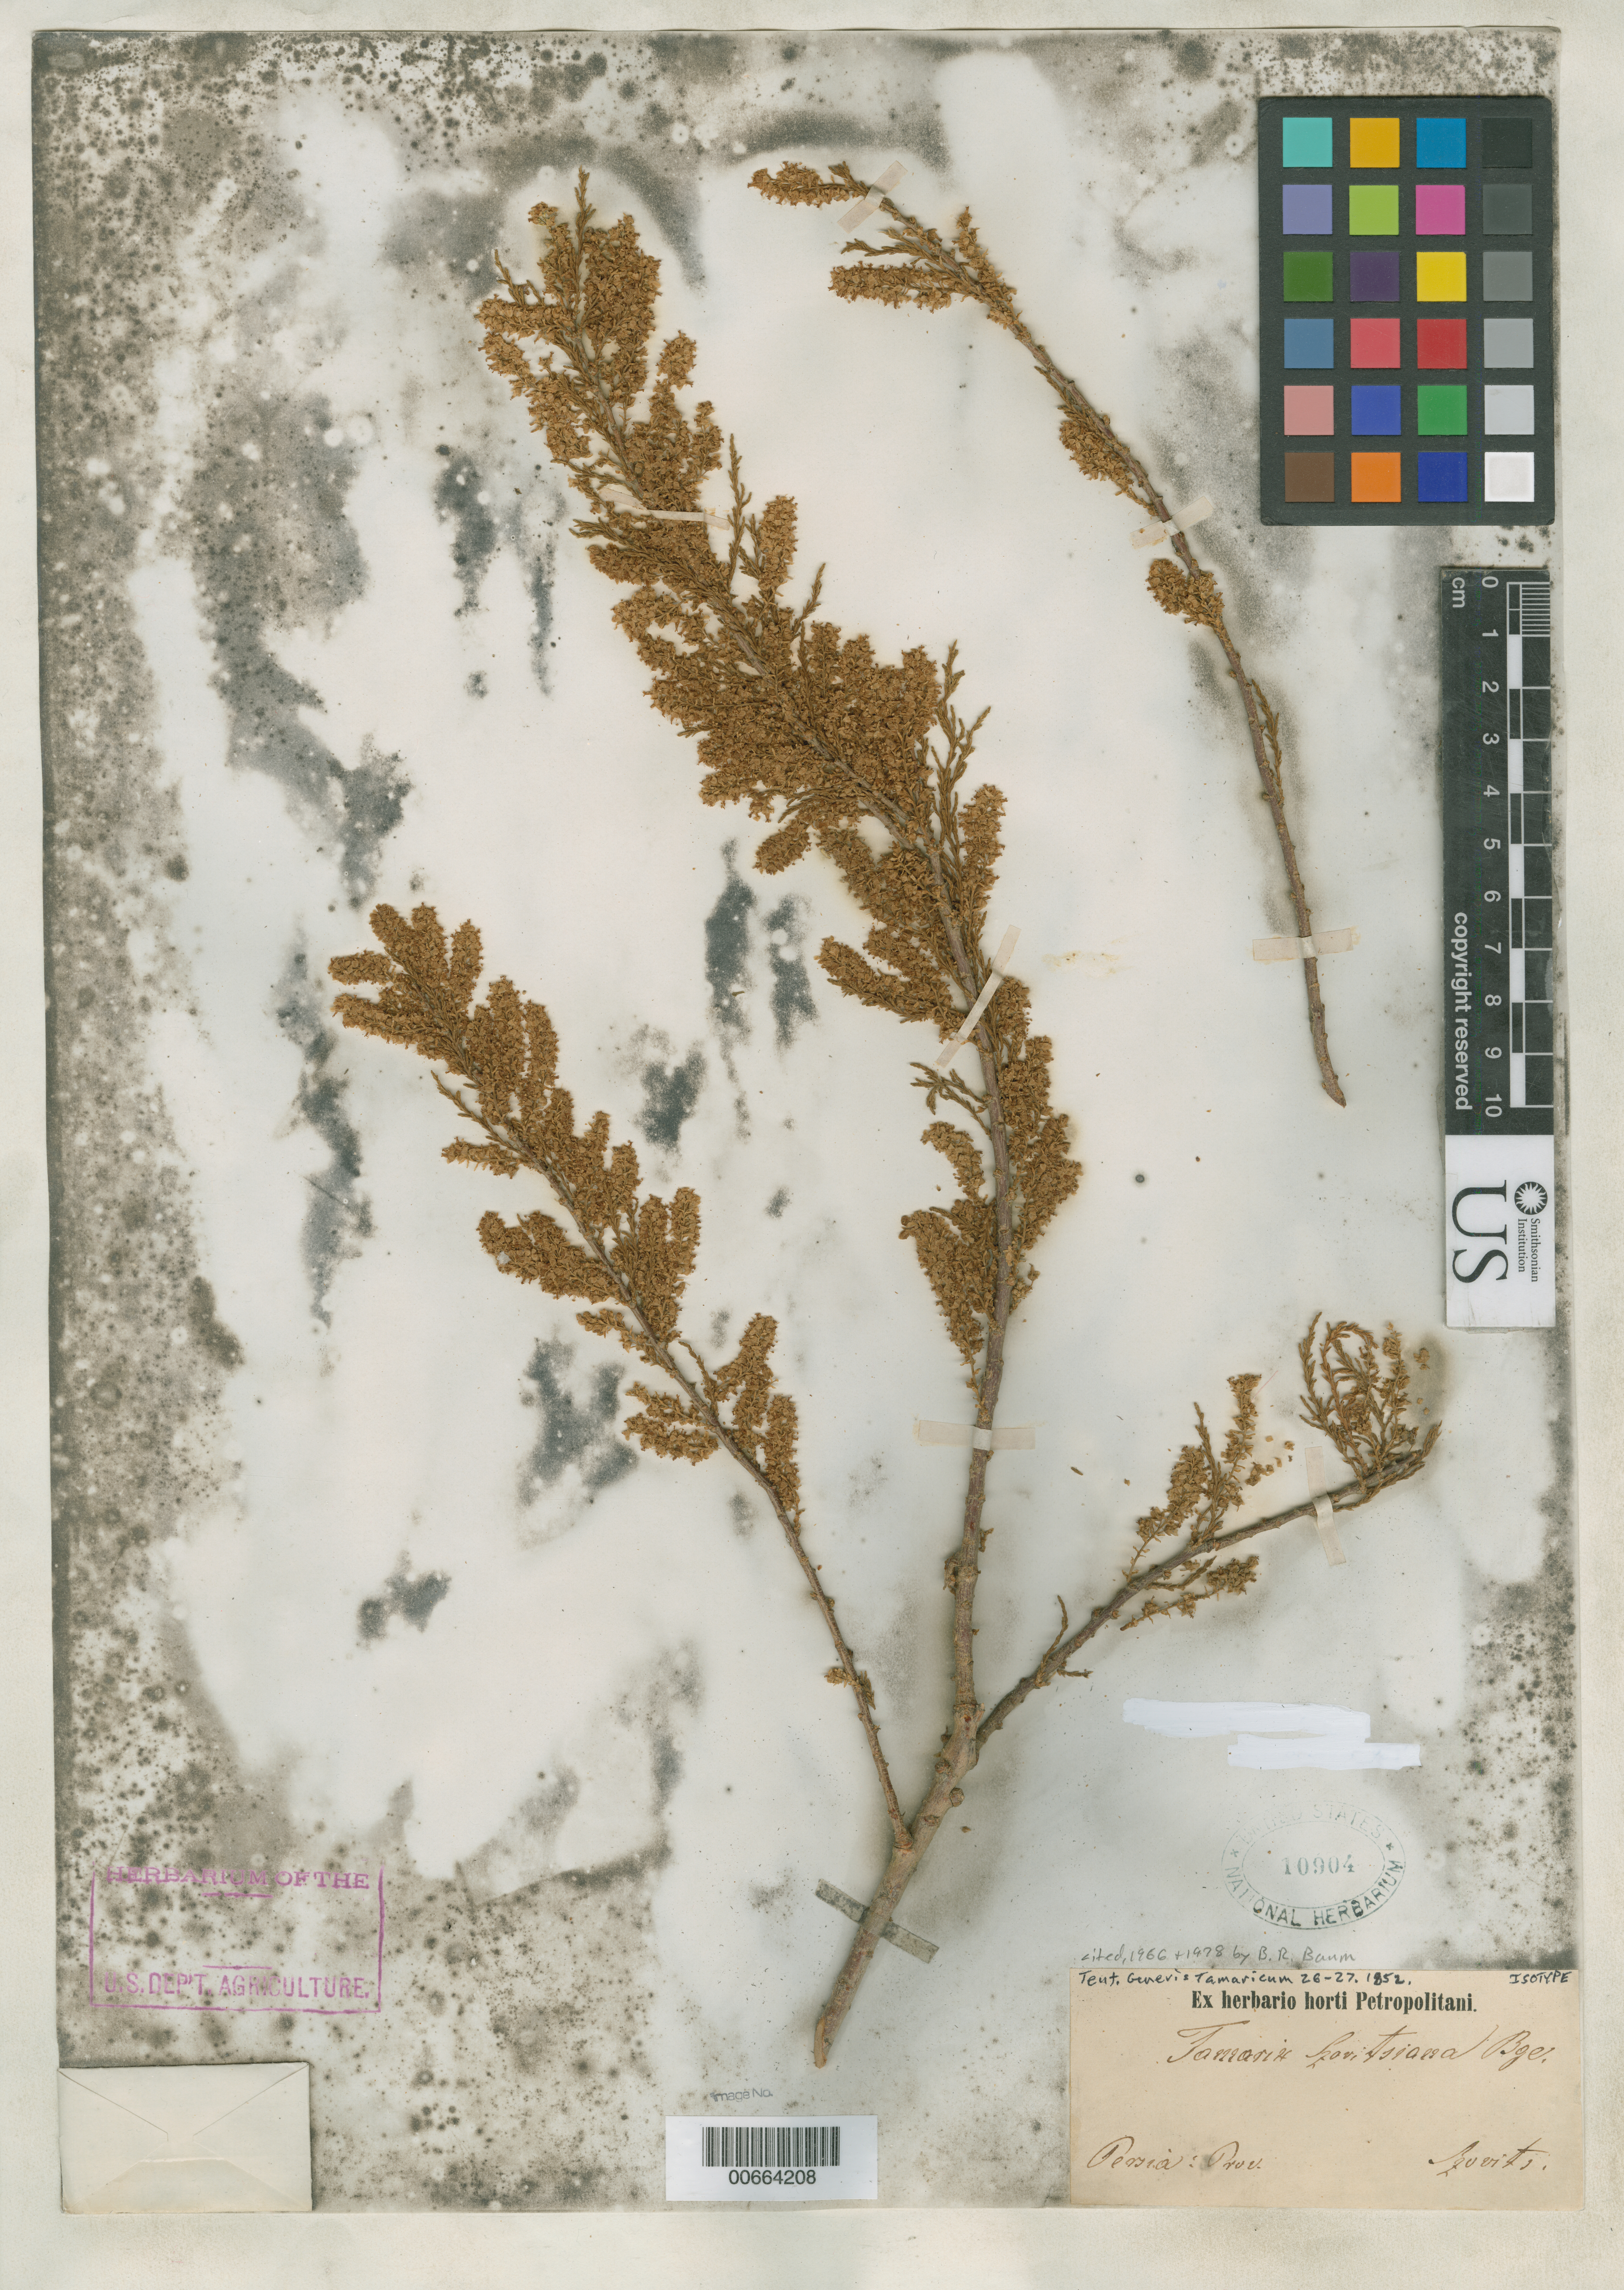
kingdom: Plantae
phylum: Tracheophyta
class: Magnoliopsida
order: Caryophyllales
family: Tamaricaceae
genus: Tamarix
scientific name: Tamarix szovitsiana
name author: Bunge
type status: Isotype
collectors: J. Szovits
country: Iran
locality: Persia: Prov. [blank]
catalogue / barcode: US 10904